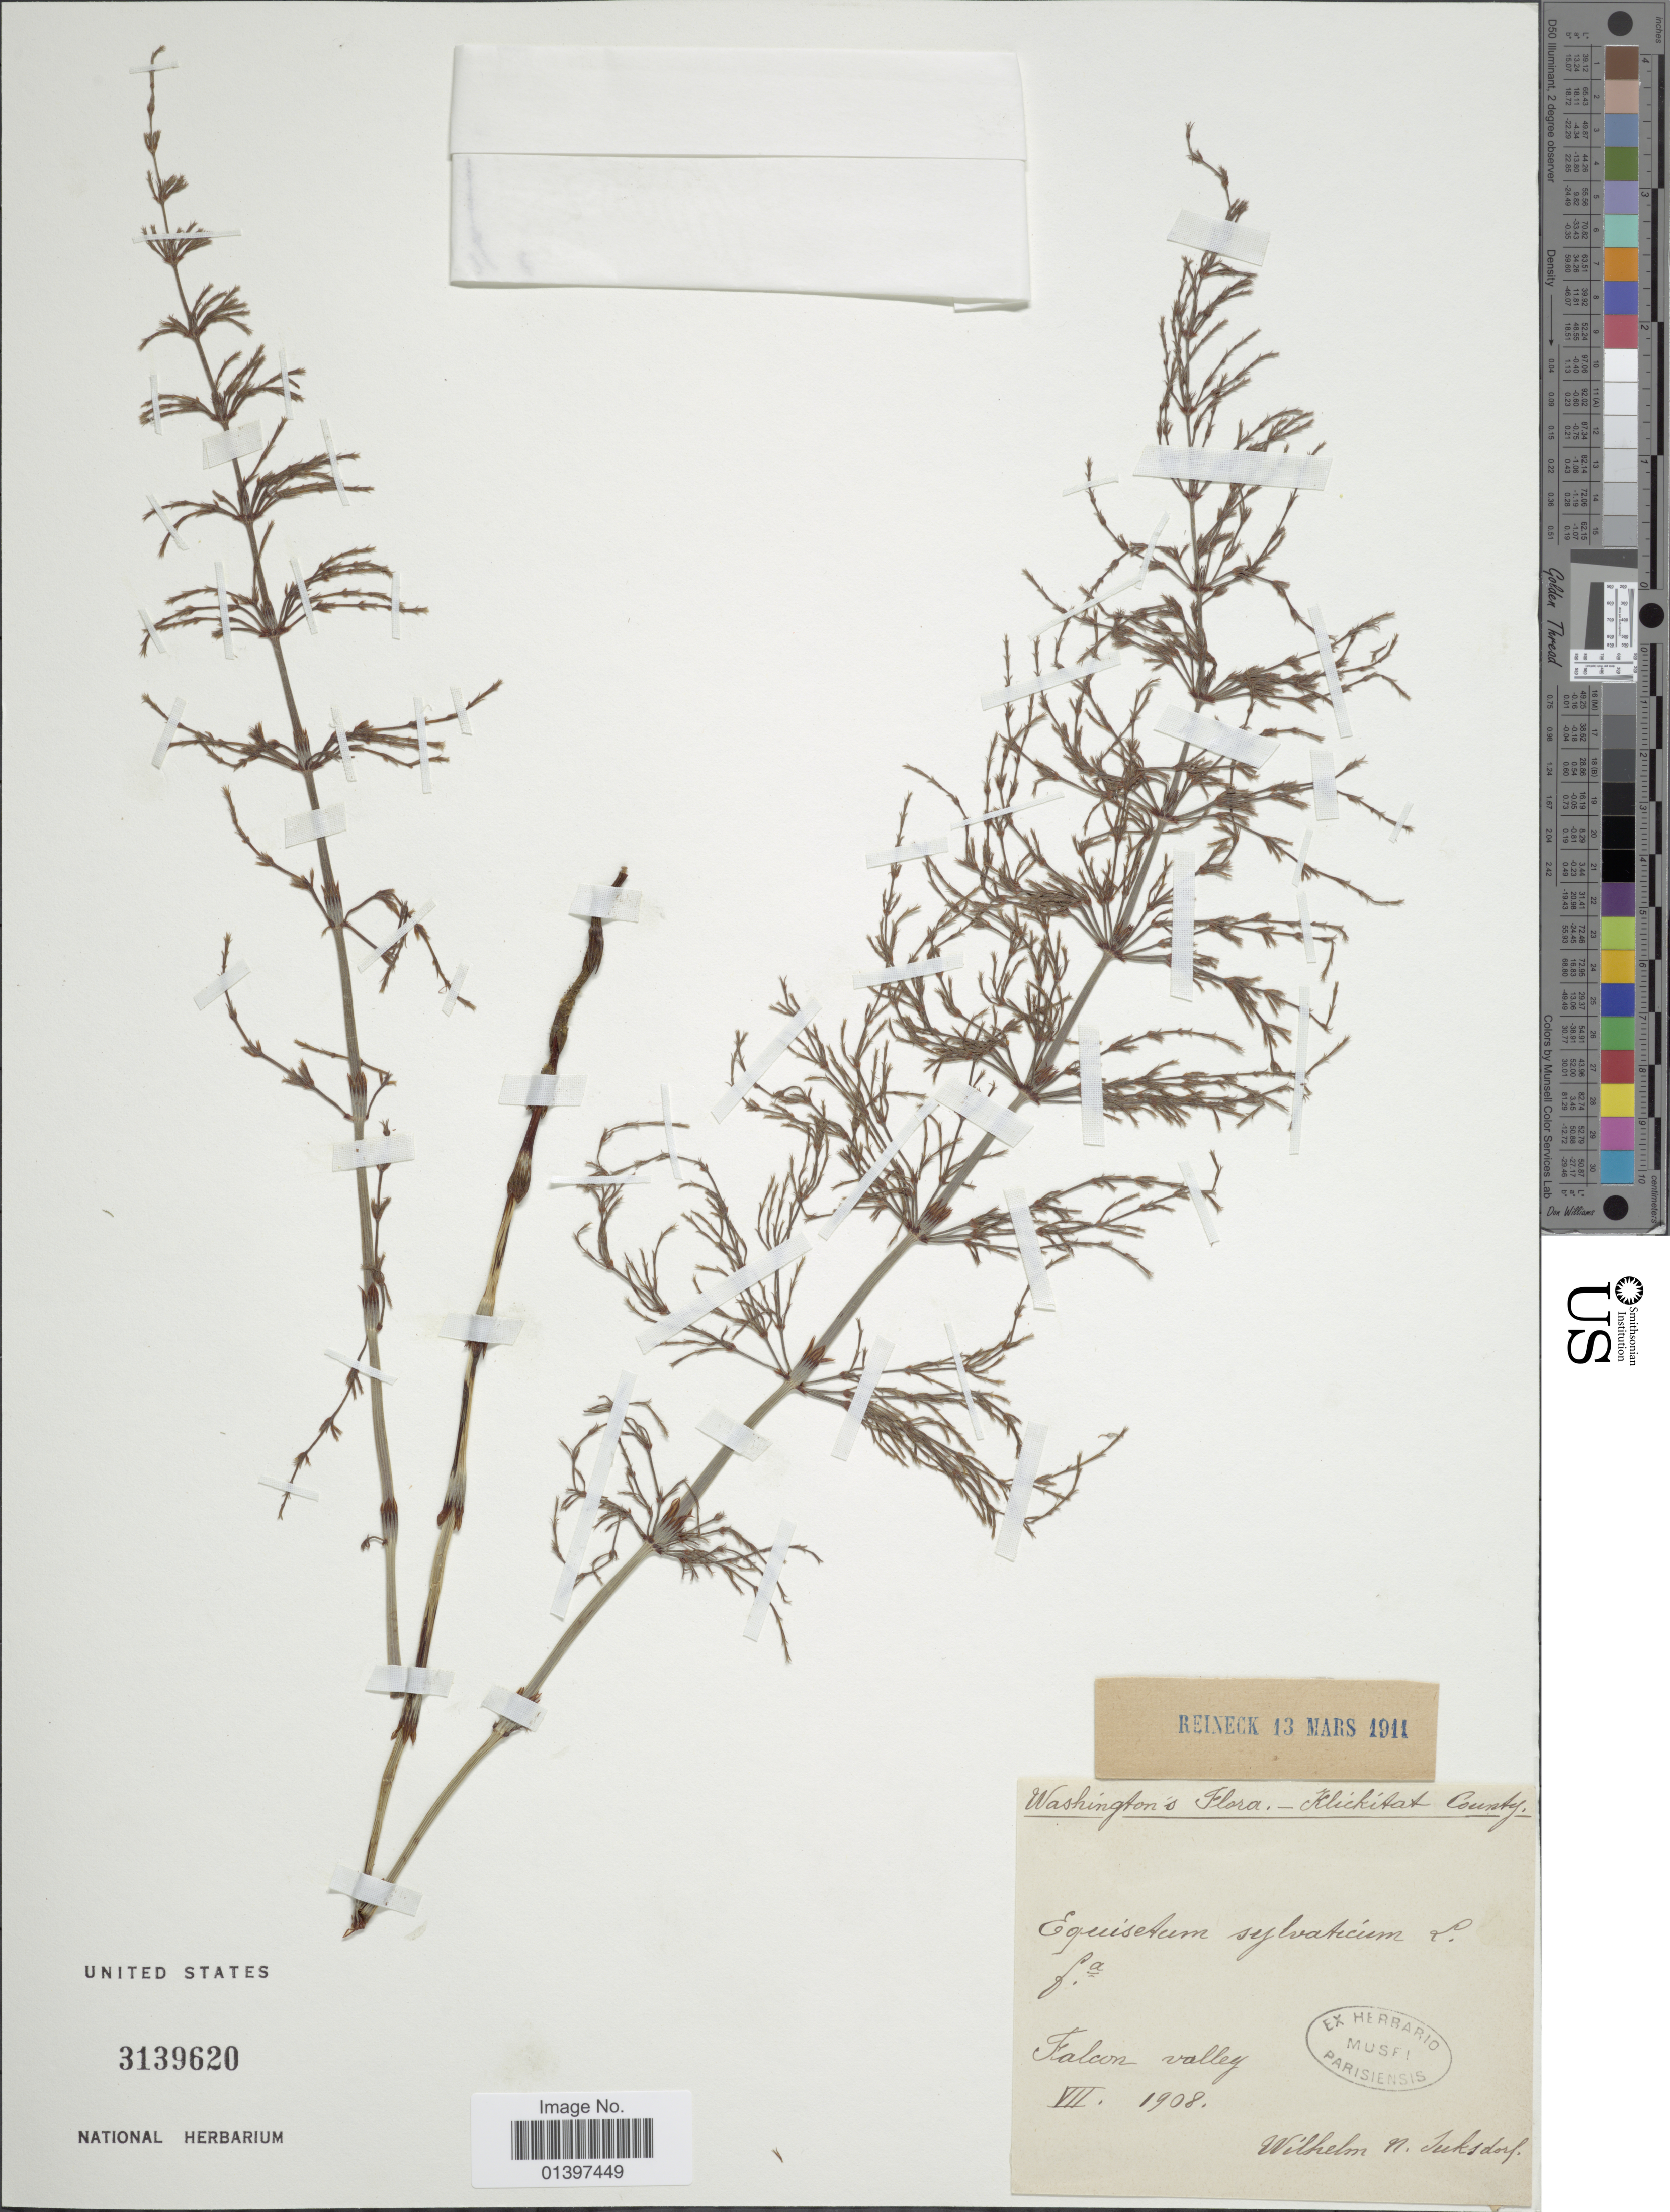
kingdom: Plantae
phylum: Tracheophyta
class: Polypodiopsida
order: Equisetales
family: Equisetaceae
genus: Equisetum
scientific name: Equisetum sylvaticum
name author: L.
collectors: W. N. Suksdorf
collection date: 1908-07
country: United States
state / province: Washington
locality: Washington's Flora, Falcon valley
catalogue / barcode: US 3139620